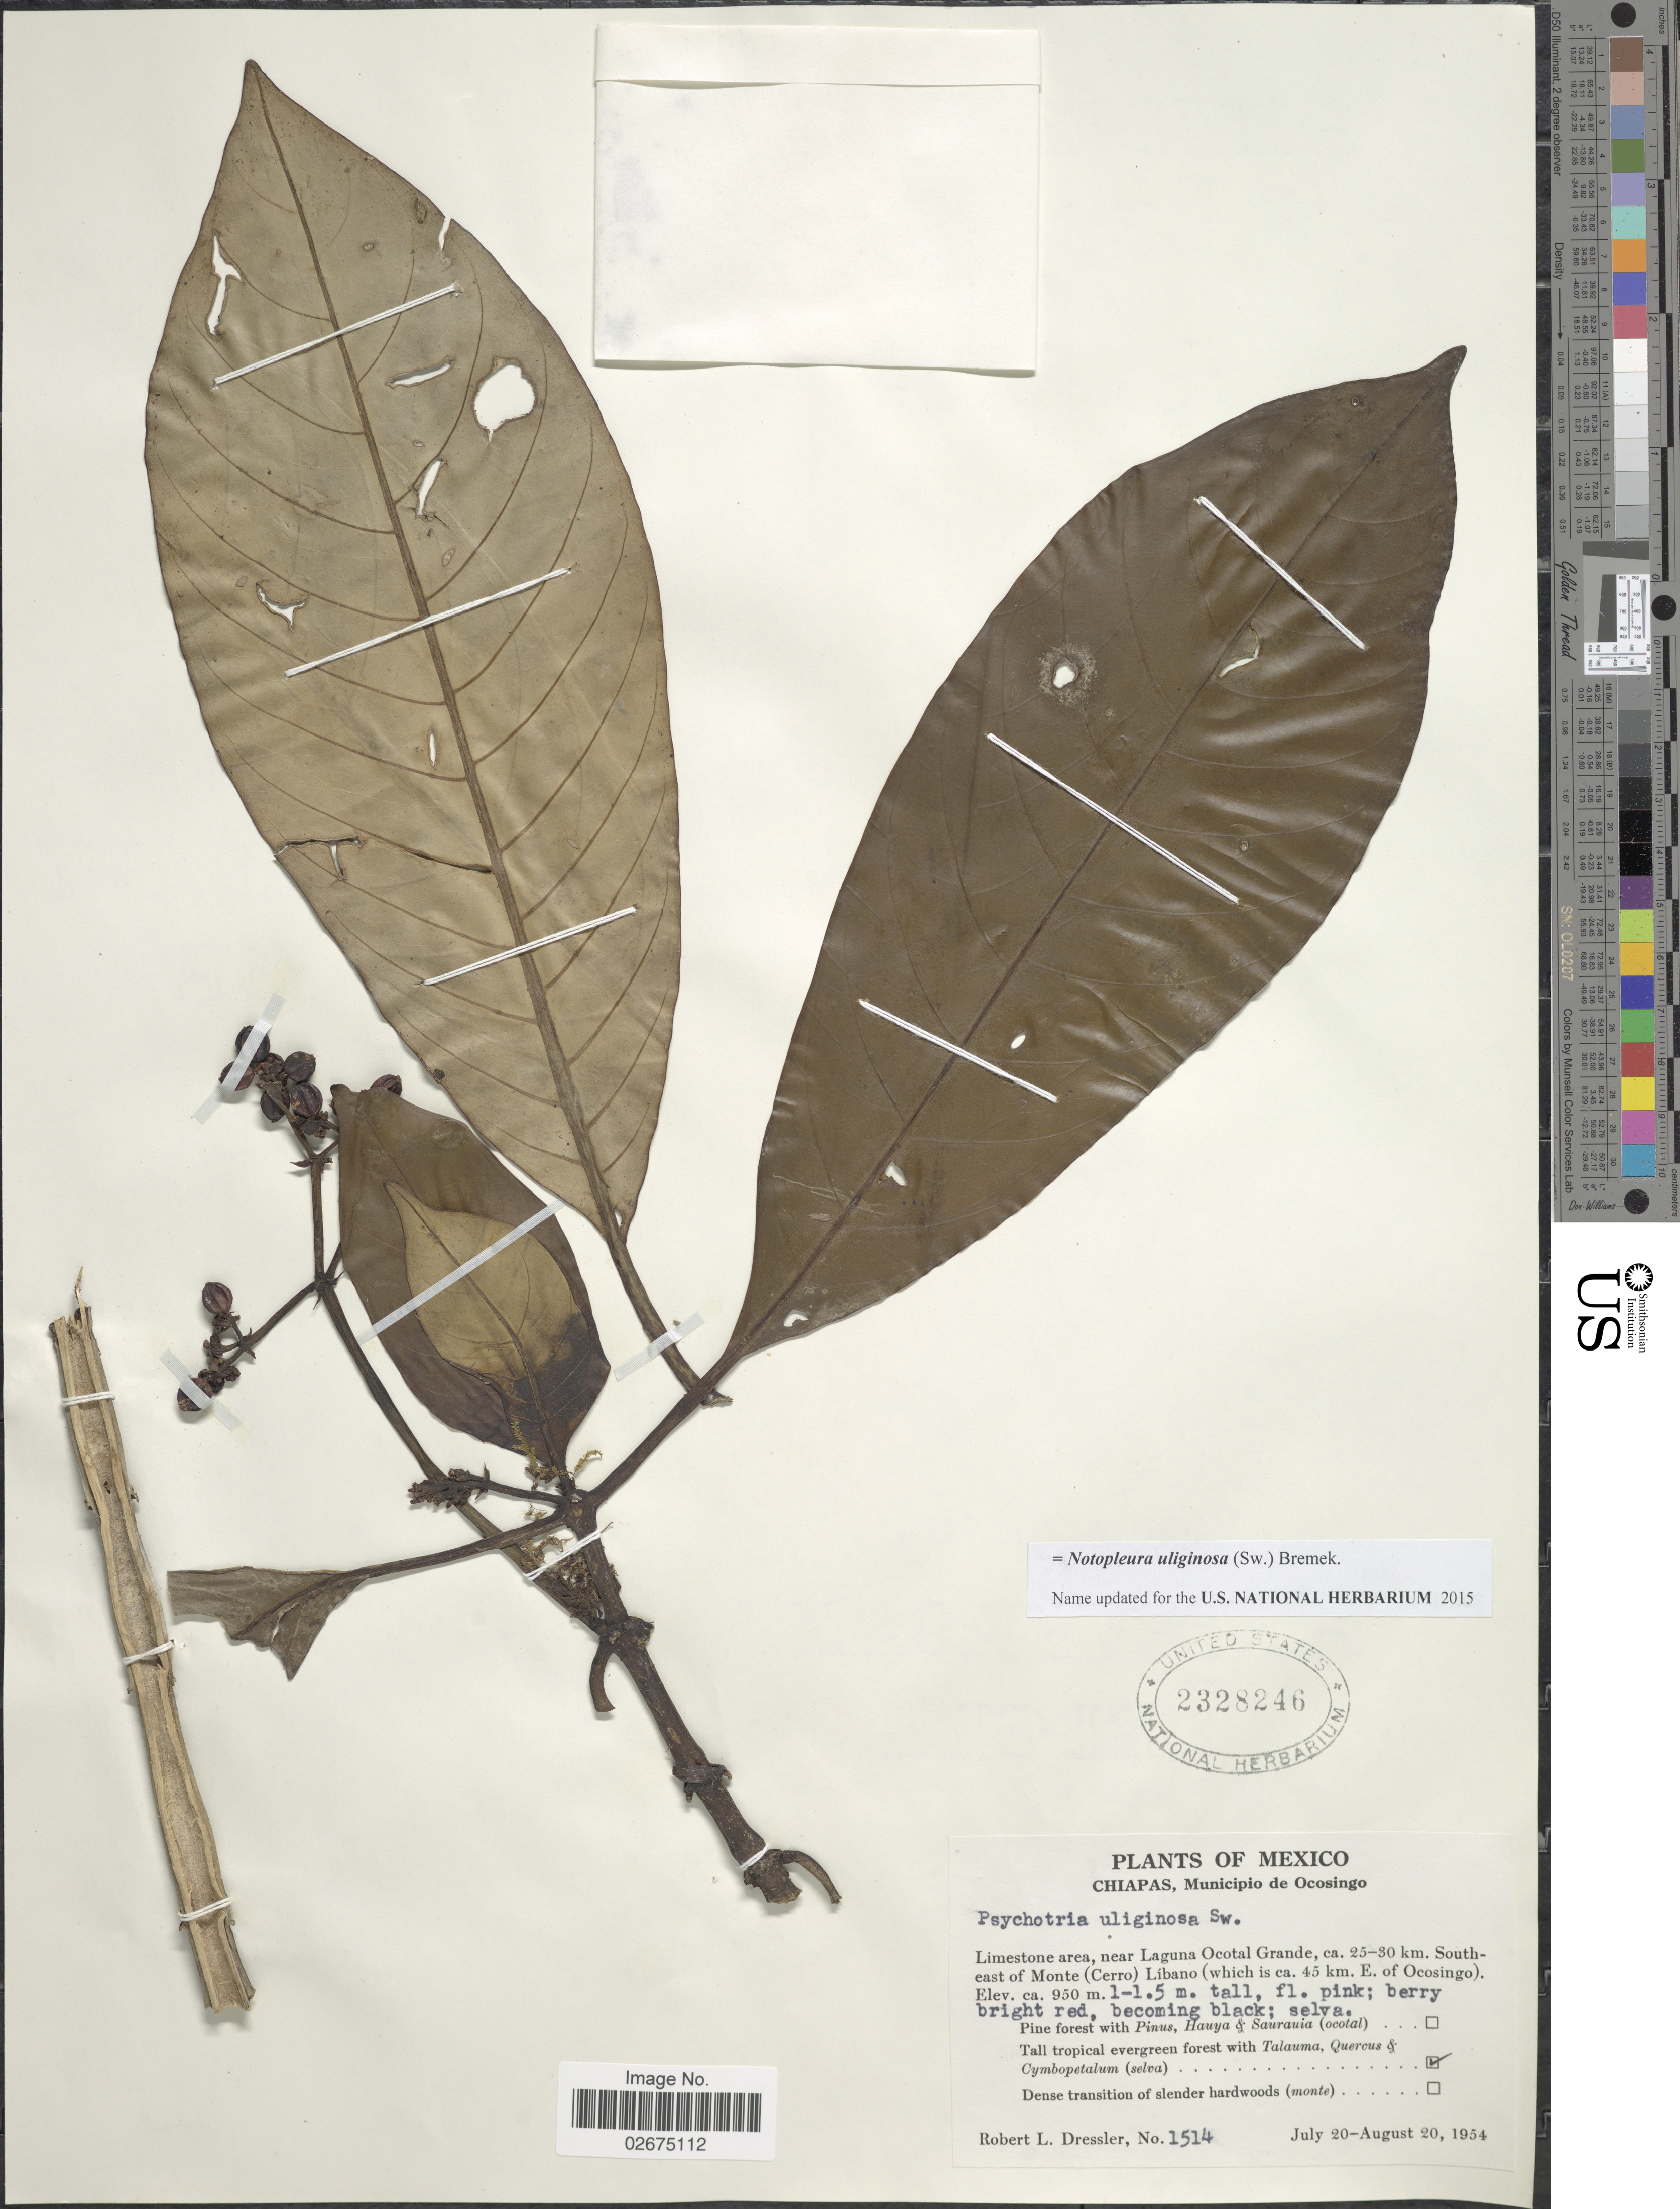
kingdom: Plantae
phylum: Tracheophyta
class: Magnoliopsida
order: Gentianales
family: Rubiaceae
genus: Notopleura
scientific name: Notopleura uliginosa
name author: (Sw.) Bremek.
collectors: R. Dressler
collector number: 1514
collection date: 1954-07-20/1954-08-20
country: Mexico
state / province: Chiapas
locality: Municipio de Ocosingo. Limestone area, near Laguna Ocotal Grande, ca. 25-30 km. South-east of Monte (Cerro) Libano) (which is ca. 45 km. E. of Ocosingo)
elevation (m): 950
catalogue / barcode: US 2328246